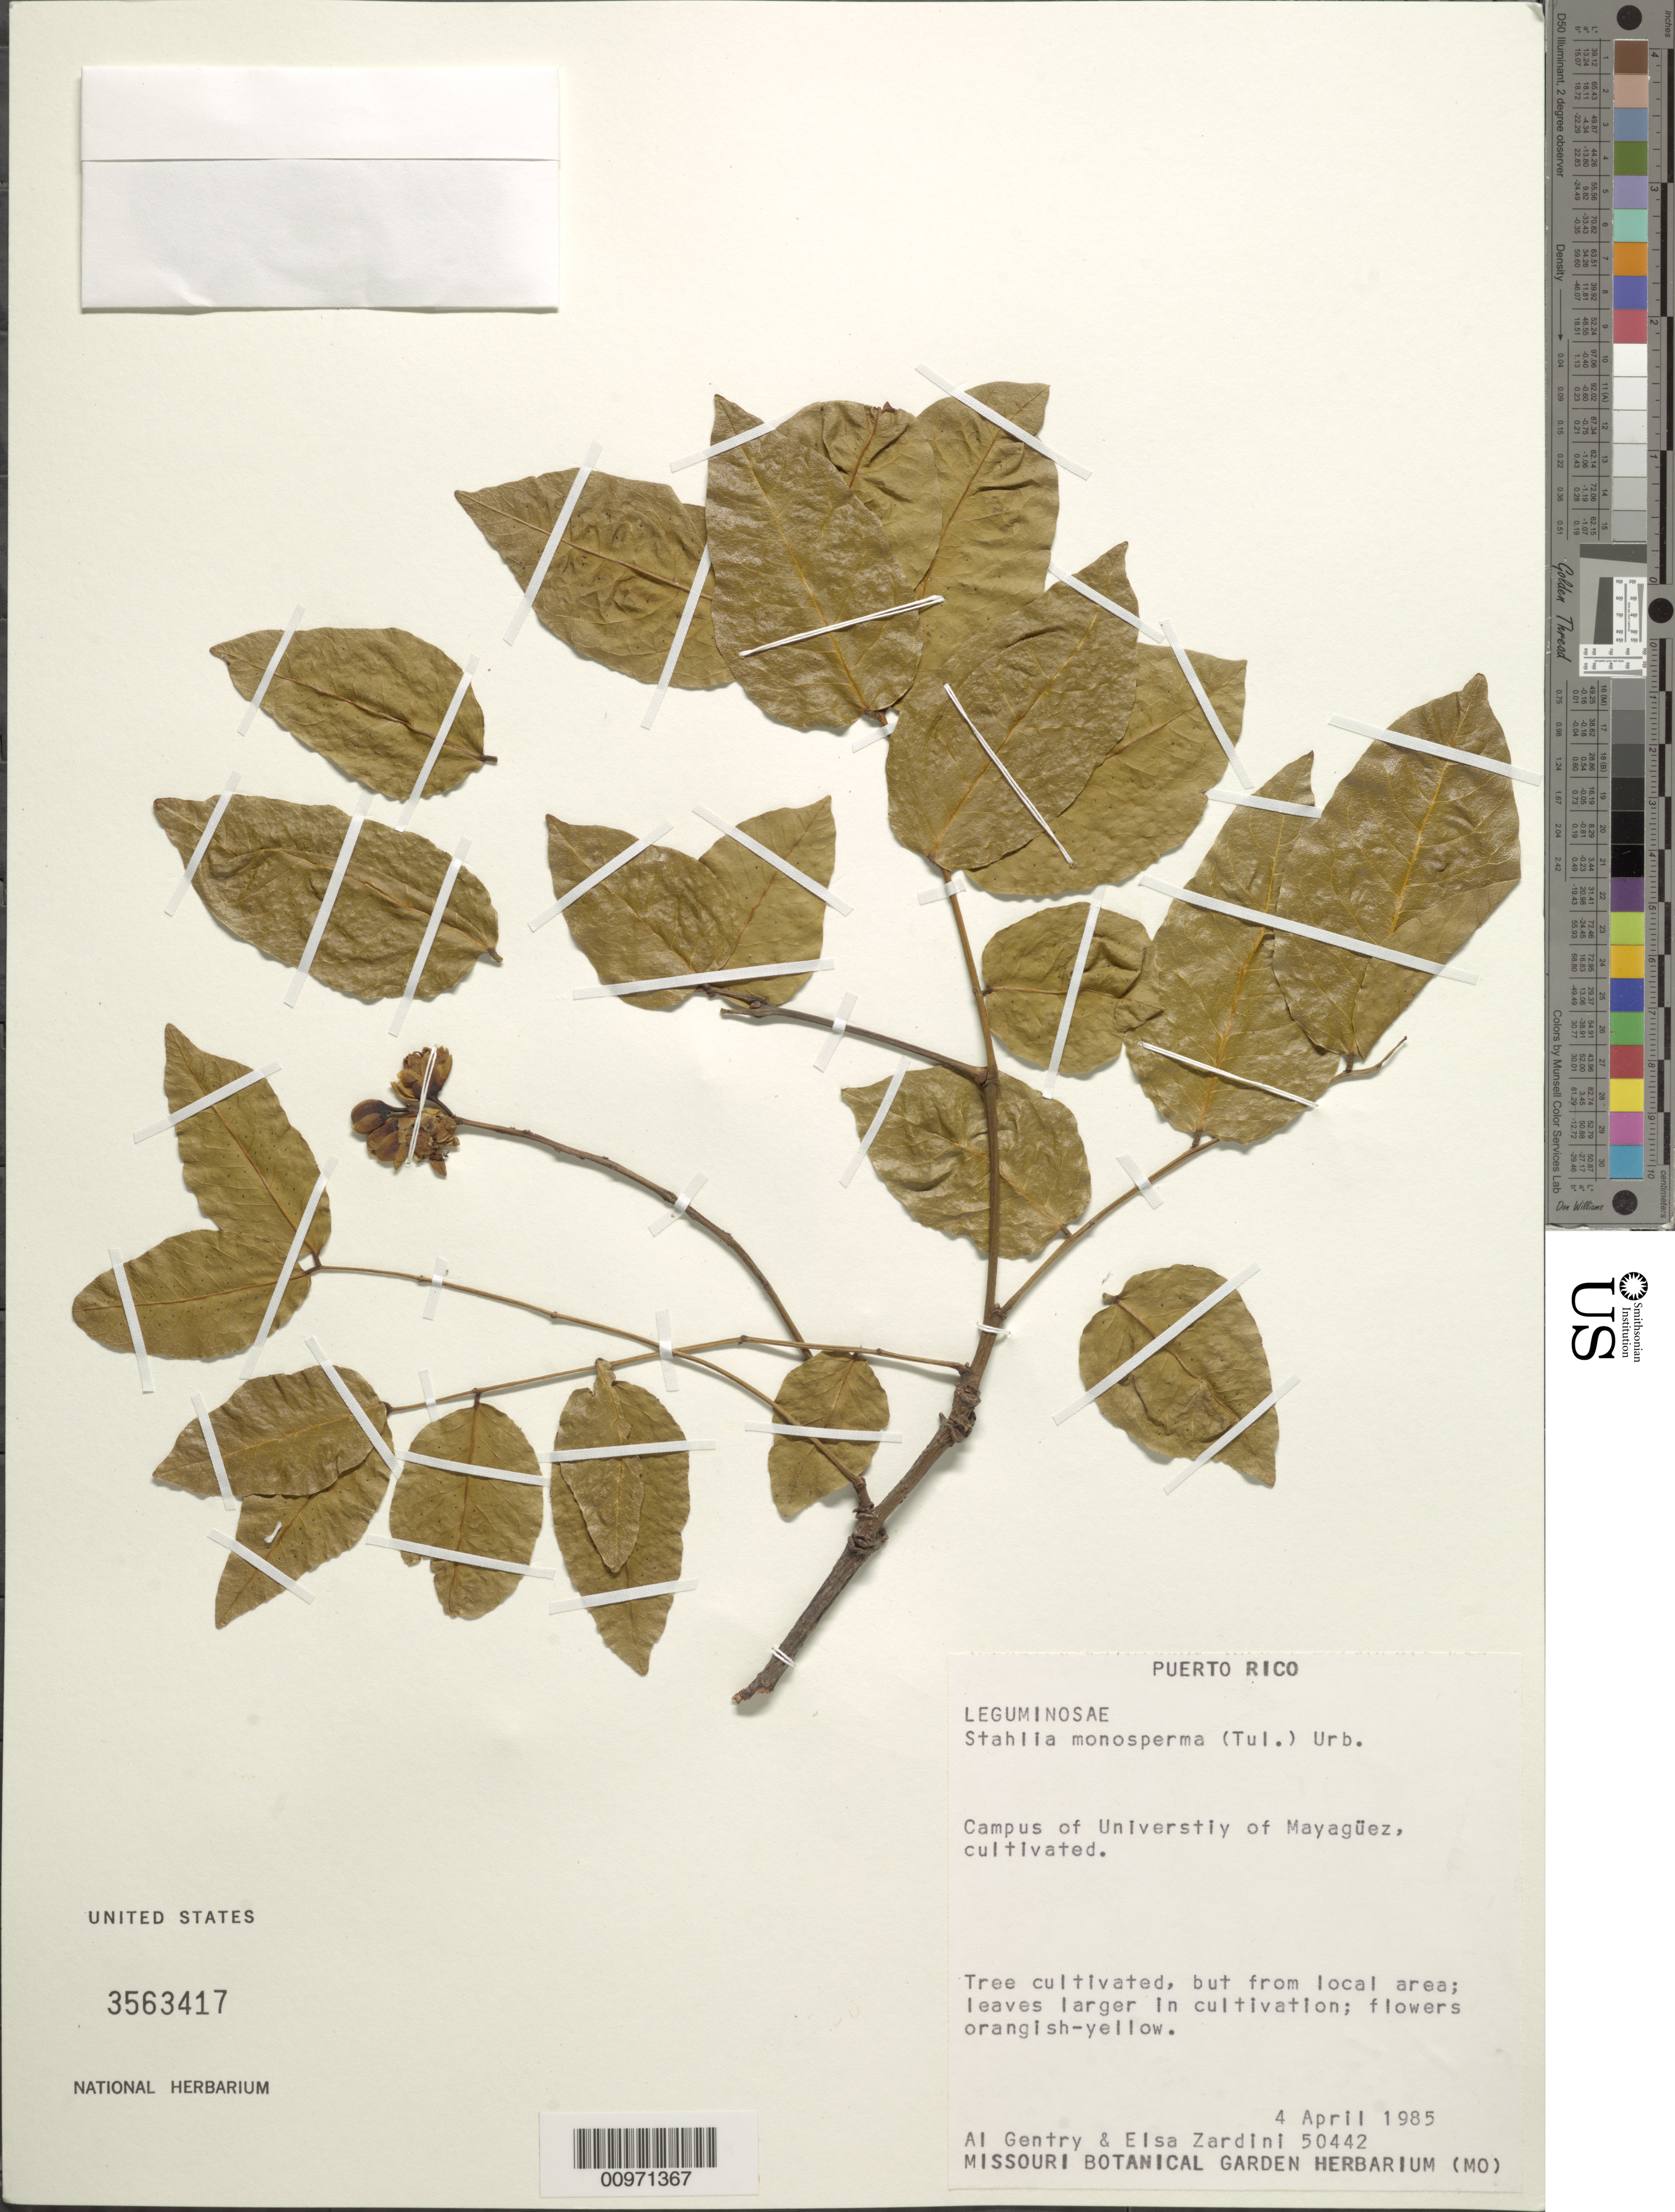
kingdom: Plantae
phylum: Tracheophyta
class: Magnoliopsida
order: Fabales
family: Fabaceae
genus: Libidibia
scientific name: Libidibia monosperma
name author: (Tul.) Gagnon & G.P. Lewis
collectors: A. H. Gentry & E. M. Zardini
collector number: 50442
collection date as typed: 04 Apr 1985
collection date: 1985-04-04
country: Puerto Rico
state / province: Mayagüez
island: Puerto Rico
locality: Campus of University of Mayagüez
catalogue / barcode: US 3563417